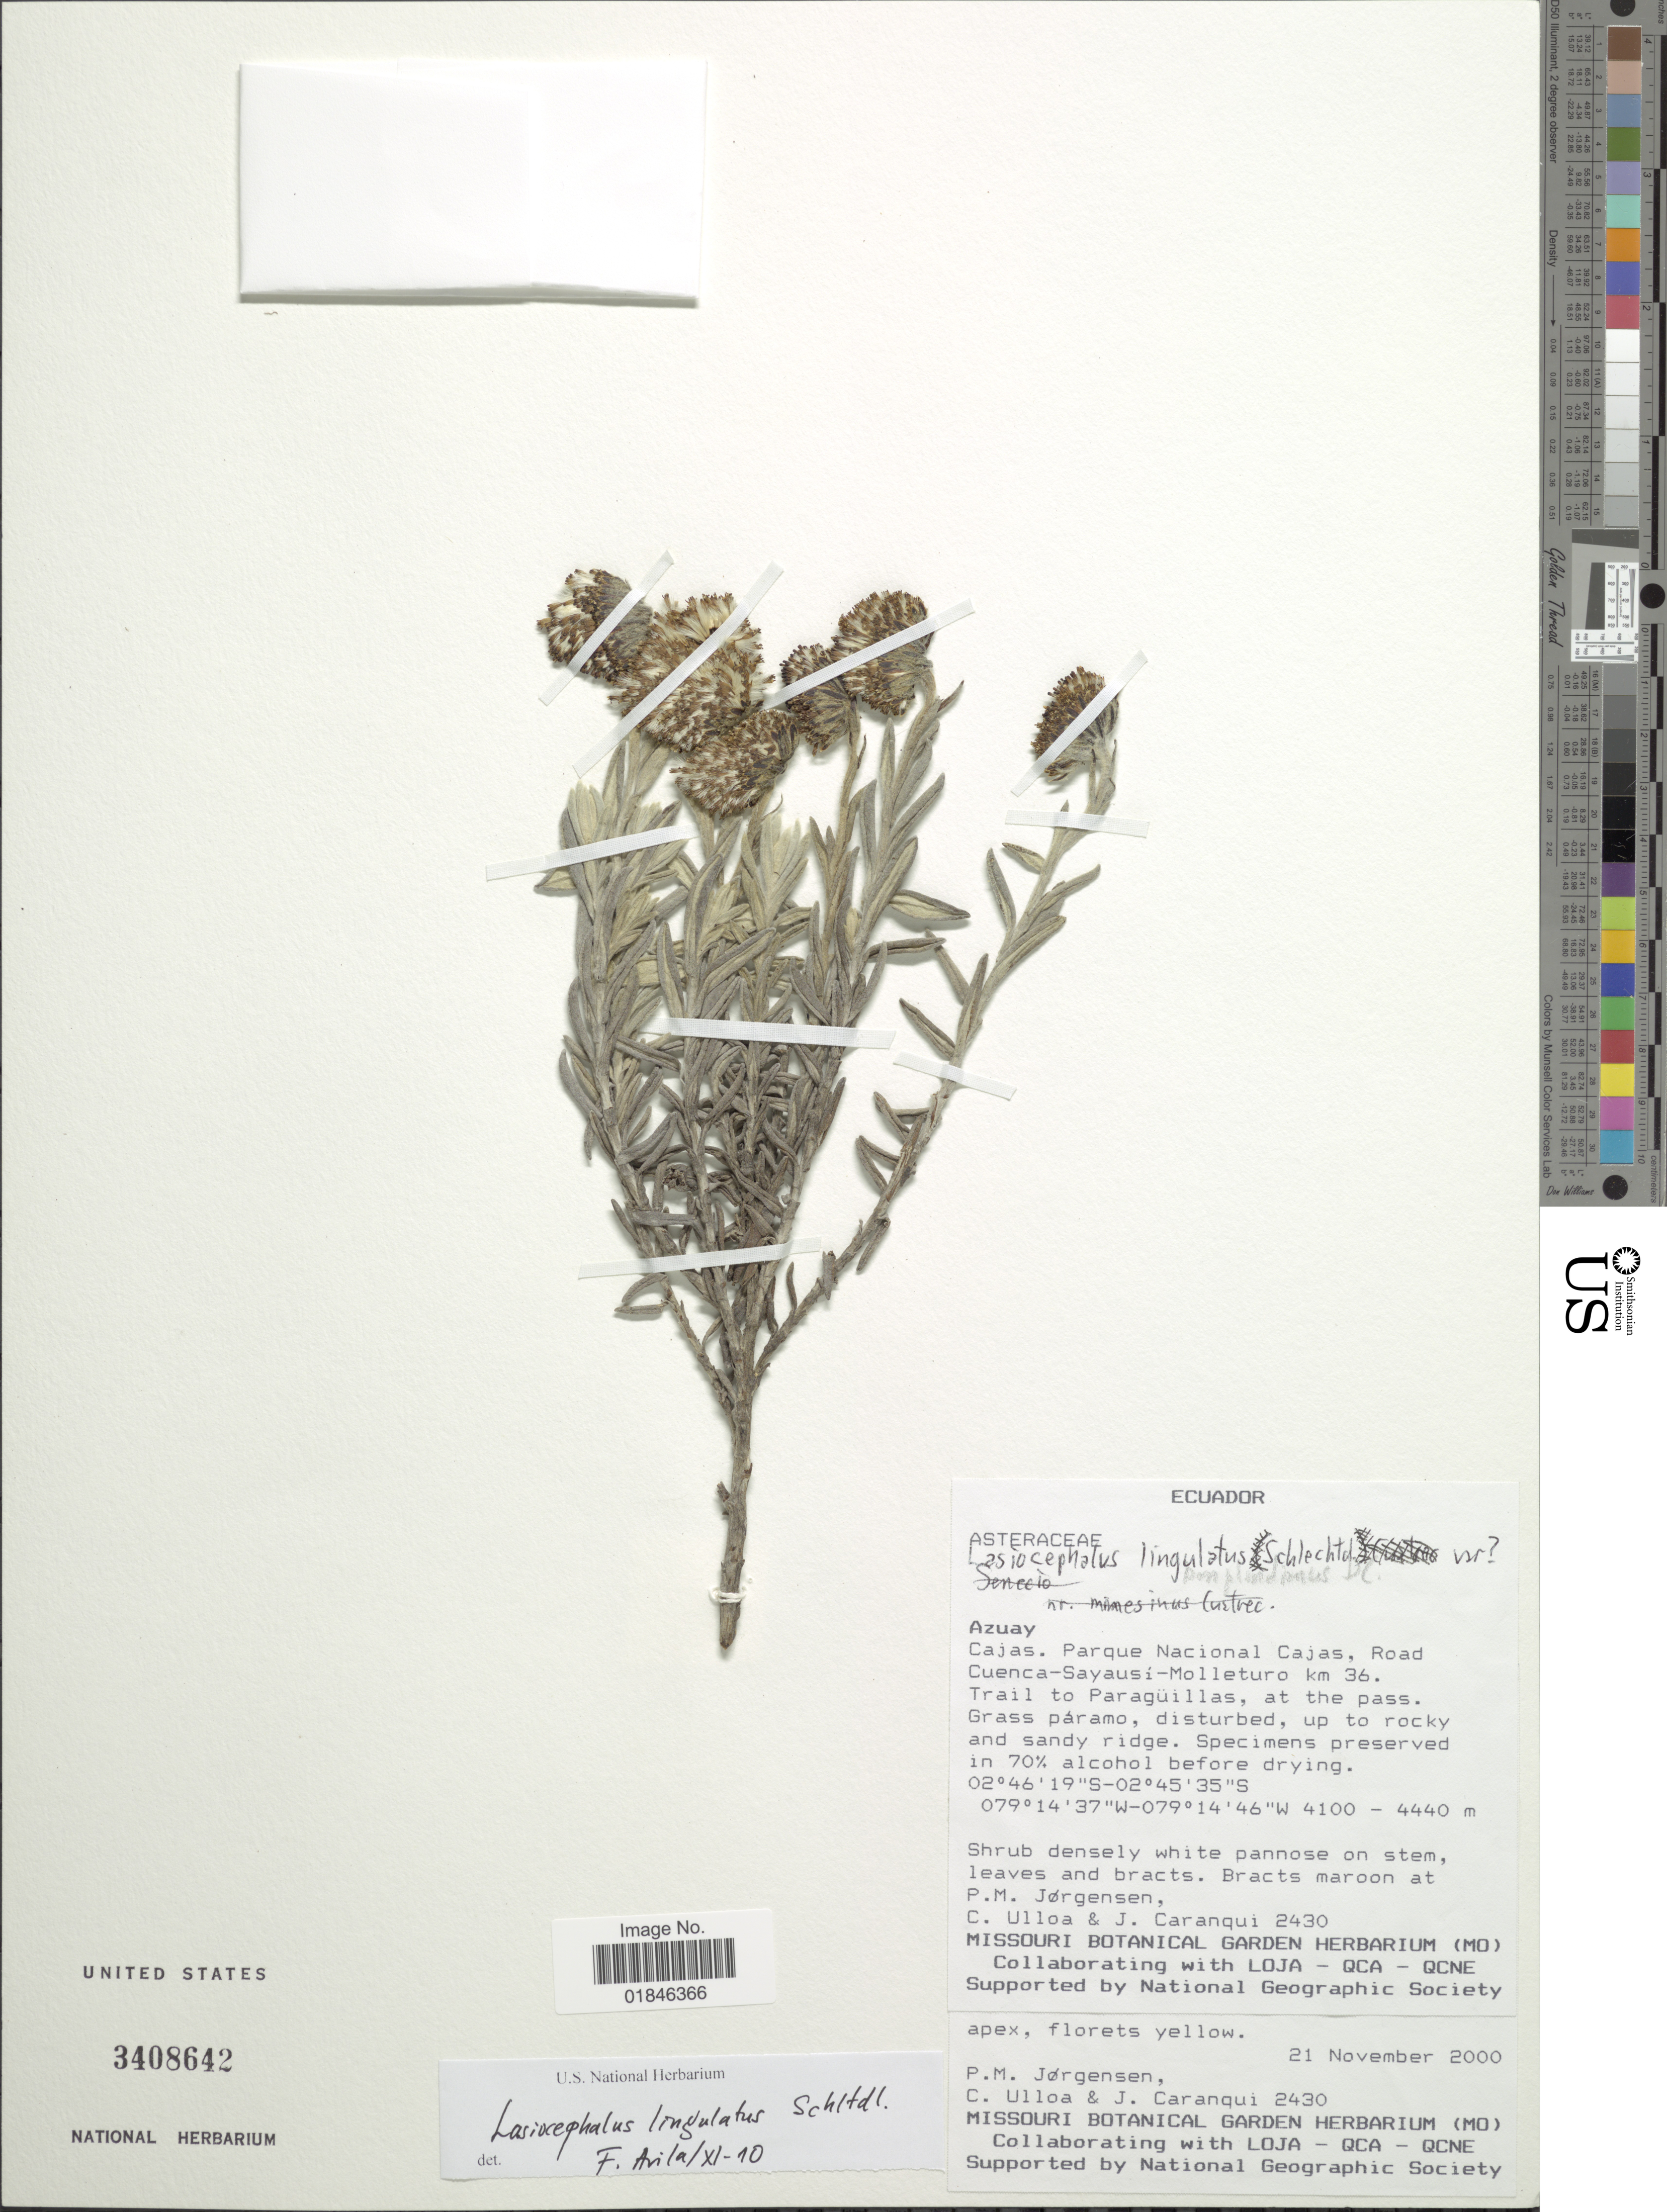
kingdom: Plantae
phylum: Tracheophyta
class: Magnoliopsida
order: Asterales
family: Asteraceae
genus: Senecio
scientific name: Senecio lingulatus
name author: (Schltdl.) Cuatrec.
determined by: Salomon, Luciana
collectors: P. Jørgensen, C. Ulloa & J. Caranqui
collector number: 2430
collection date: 2000-11-21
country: Ecuador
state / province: Azuay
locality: Azuay. Parque Nacional Cajas, Road Cuenca-Sayausi-Molleturo km 36. Trail to Paraguillas, at the pass.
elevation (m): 4100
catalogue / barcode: US 3408642